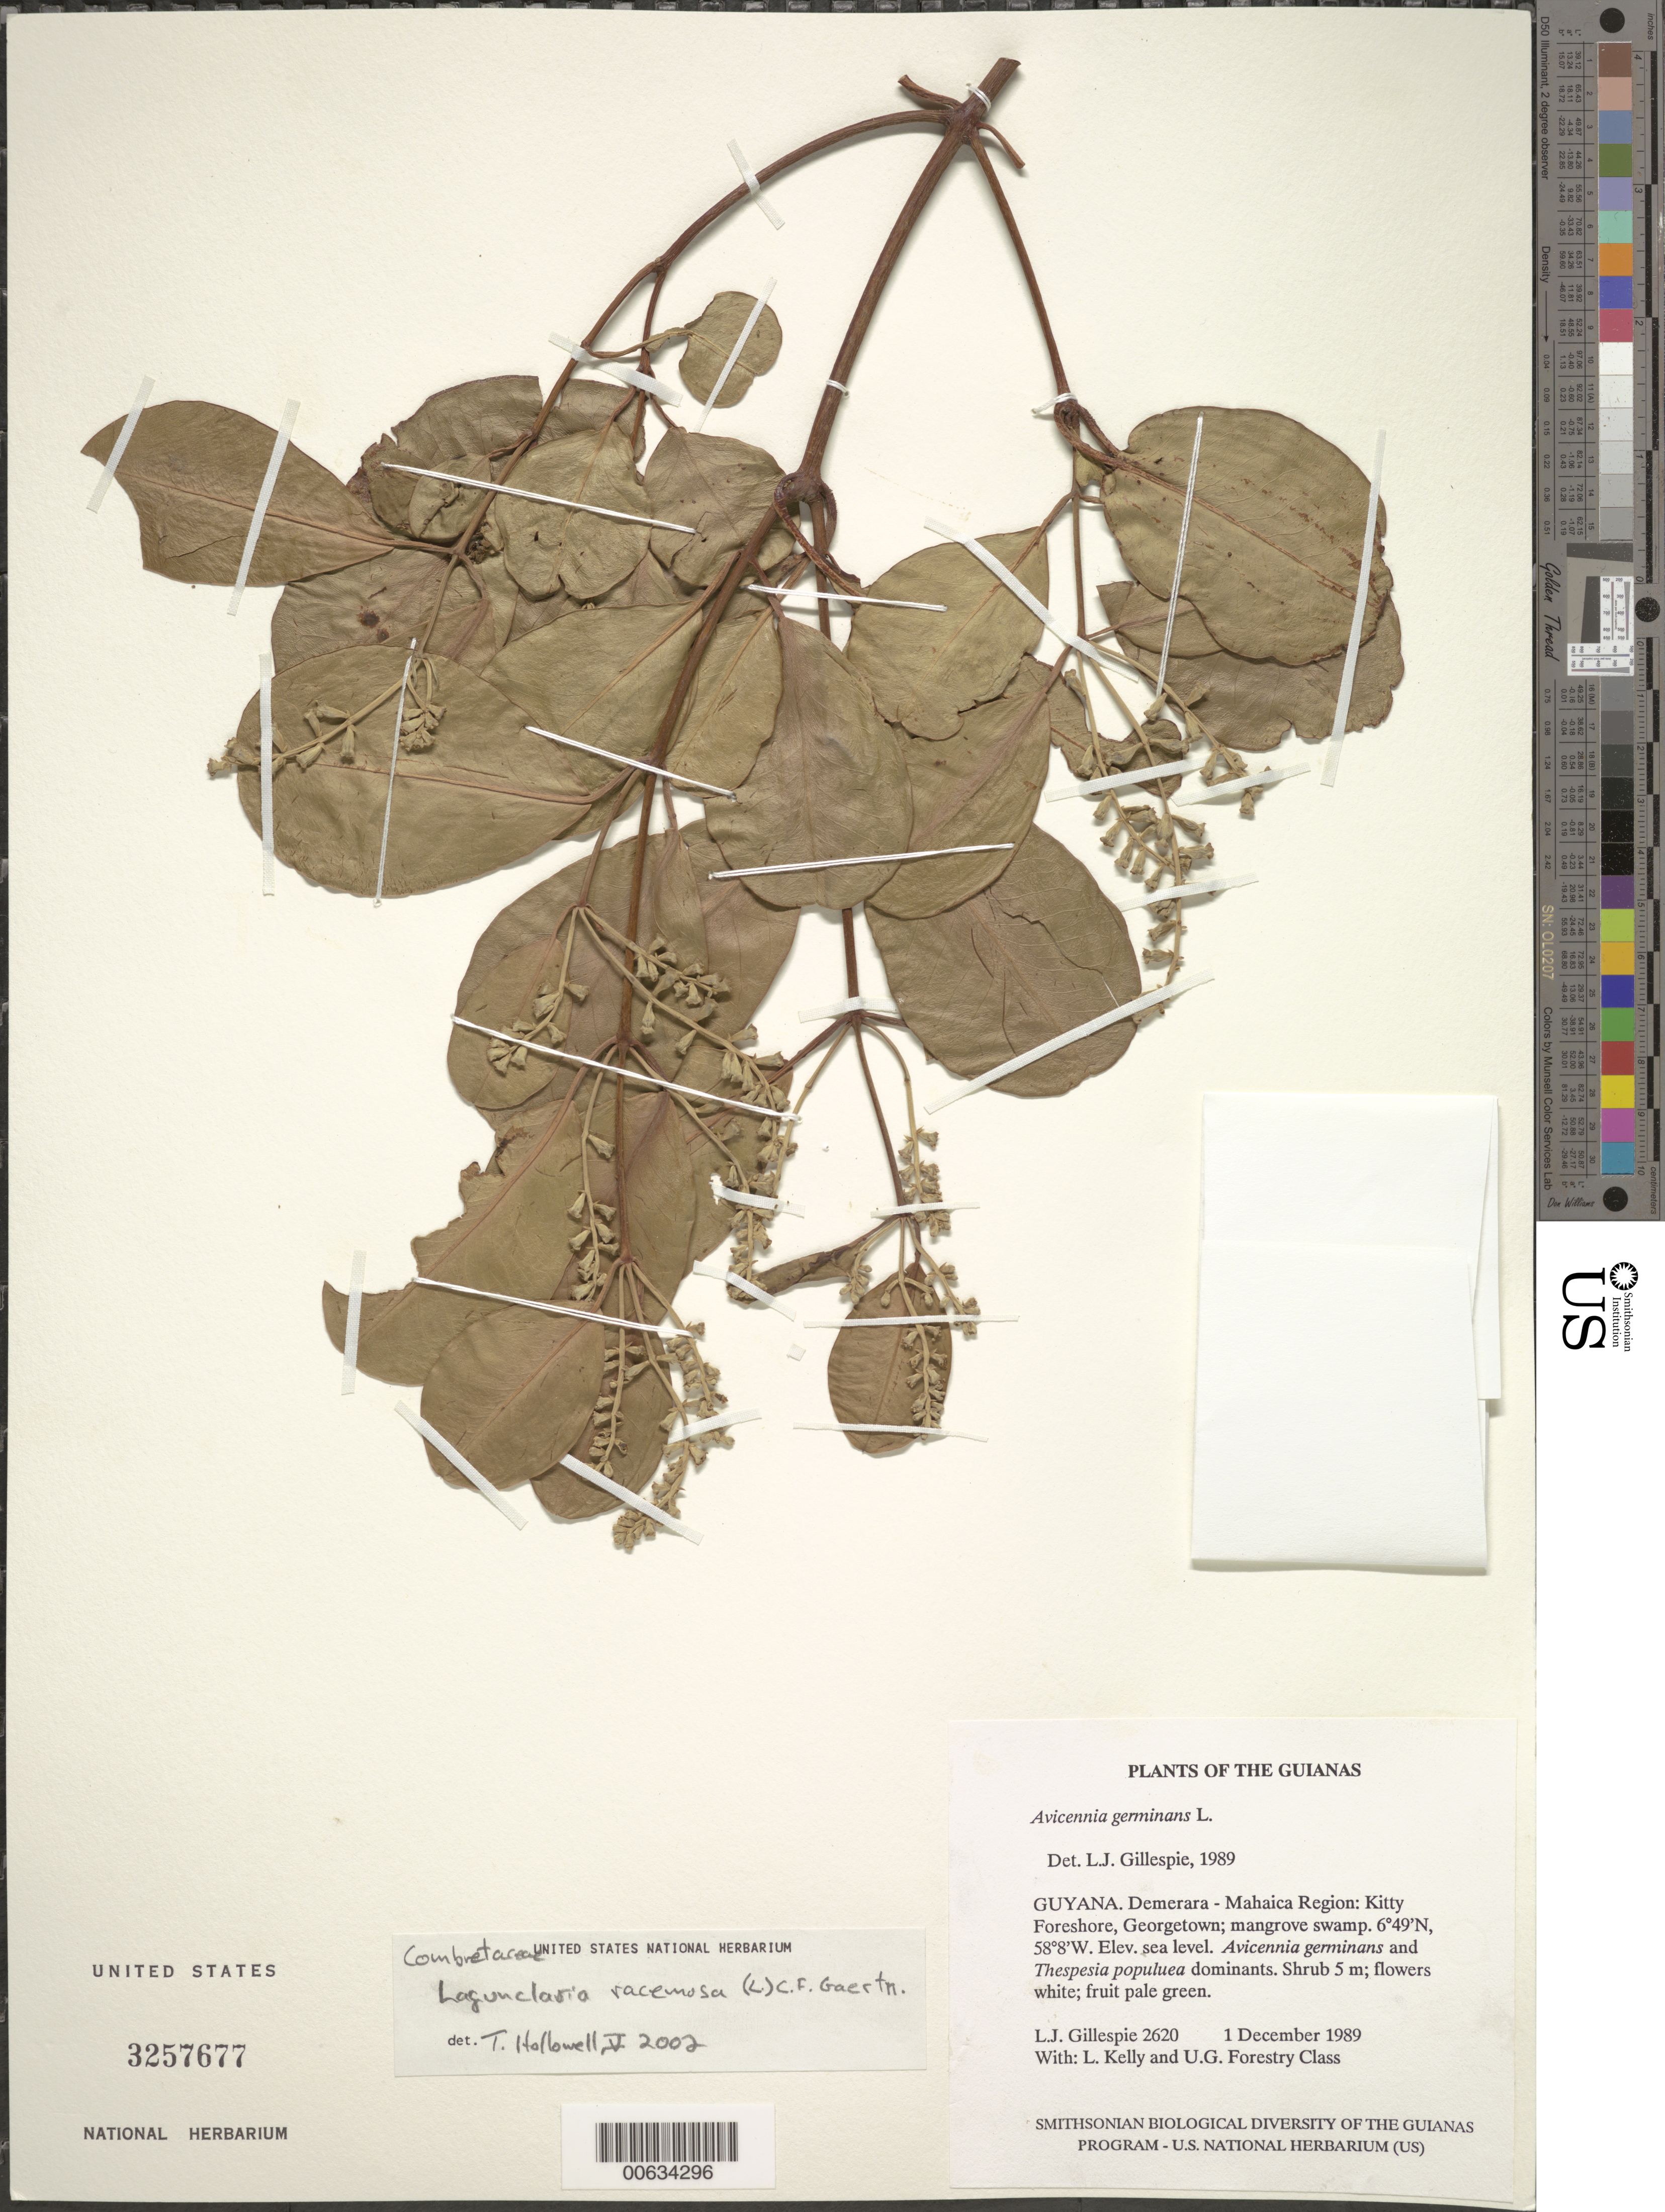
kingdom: Plantae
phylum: Tracheophyta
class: Magnoliopsida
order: Myrtales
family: Combretaceae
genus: Laguncularia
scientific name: Laguncularia racemosa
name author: (L.) C.F. Gaertn.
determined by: Hollowell, T. H., (BOT), Smithsonian Institution - National Museum of Natural History (UNITED STATES)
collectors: L. J. Gillespie, L. M. Kelly & U.G. Forestry Class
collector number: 2620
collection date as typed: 1 December 1989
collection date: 1989-12-01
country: Guyana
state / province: Demerara-Mahaica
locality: Kitty Foreshore, Georgetown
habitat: Mangrove swamp. Avicennia germinans and Thespesia populnea dominants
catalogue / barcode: US 3257677